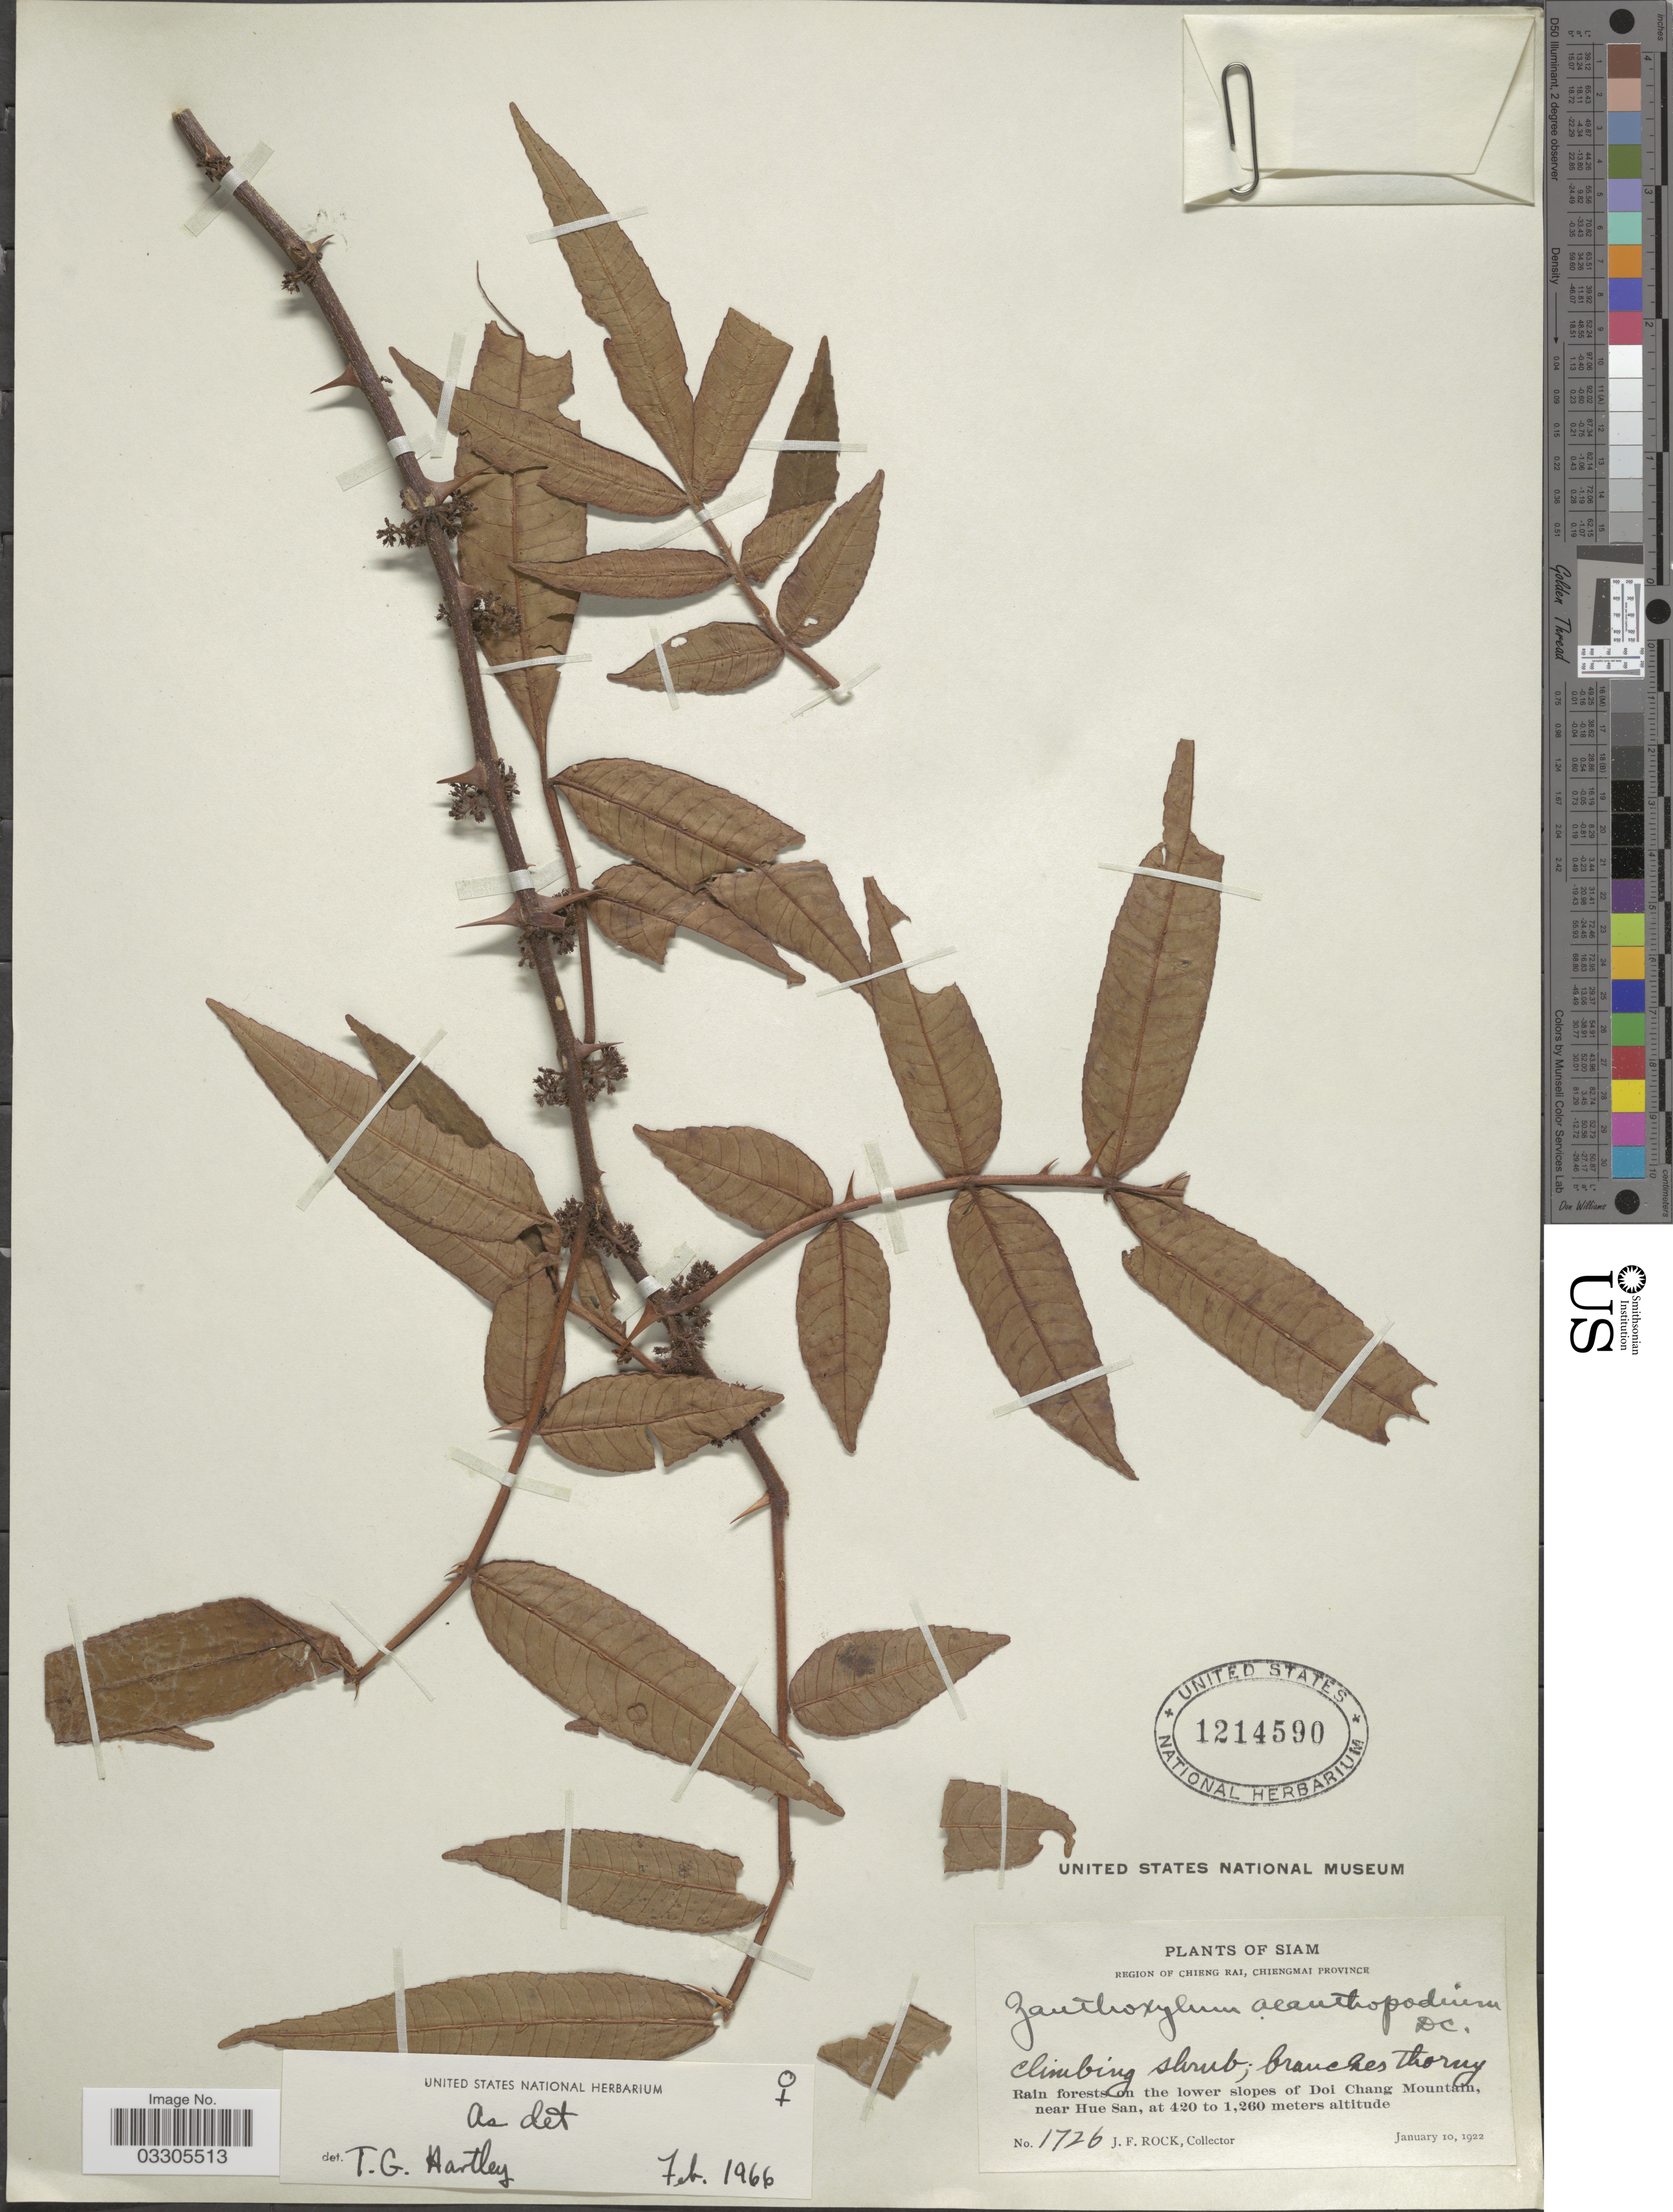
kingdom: Plantae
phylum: Tracheophyta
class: Magnoliopsida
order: Sapindales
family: Rutaceae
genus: Zanthoxylum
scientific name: Zanthoxylum acanthopodium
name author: DC.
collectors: J. Rock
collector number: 1726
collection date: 1922-01-10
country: Thailand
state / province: Chiang Mai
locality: Siam, Region of Chieng Rai, Chiengmai Province, Rain forest on the lower slopes of Doi Chang Mountain, near Hue San.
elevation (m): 420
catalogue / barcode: US 1214590